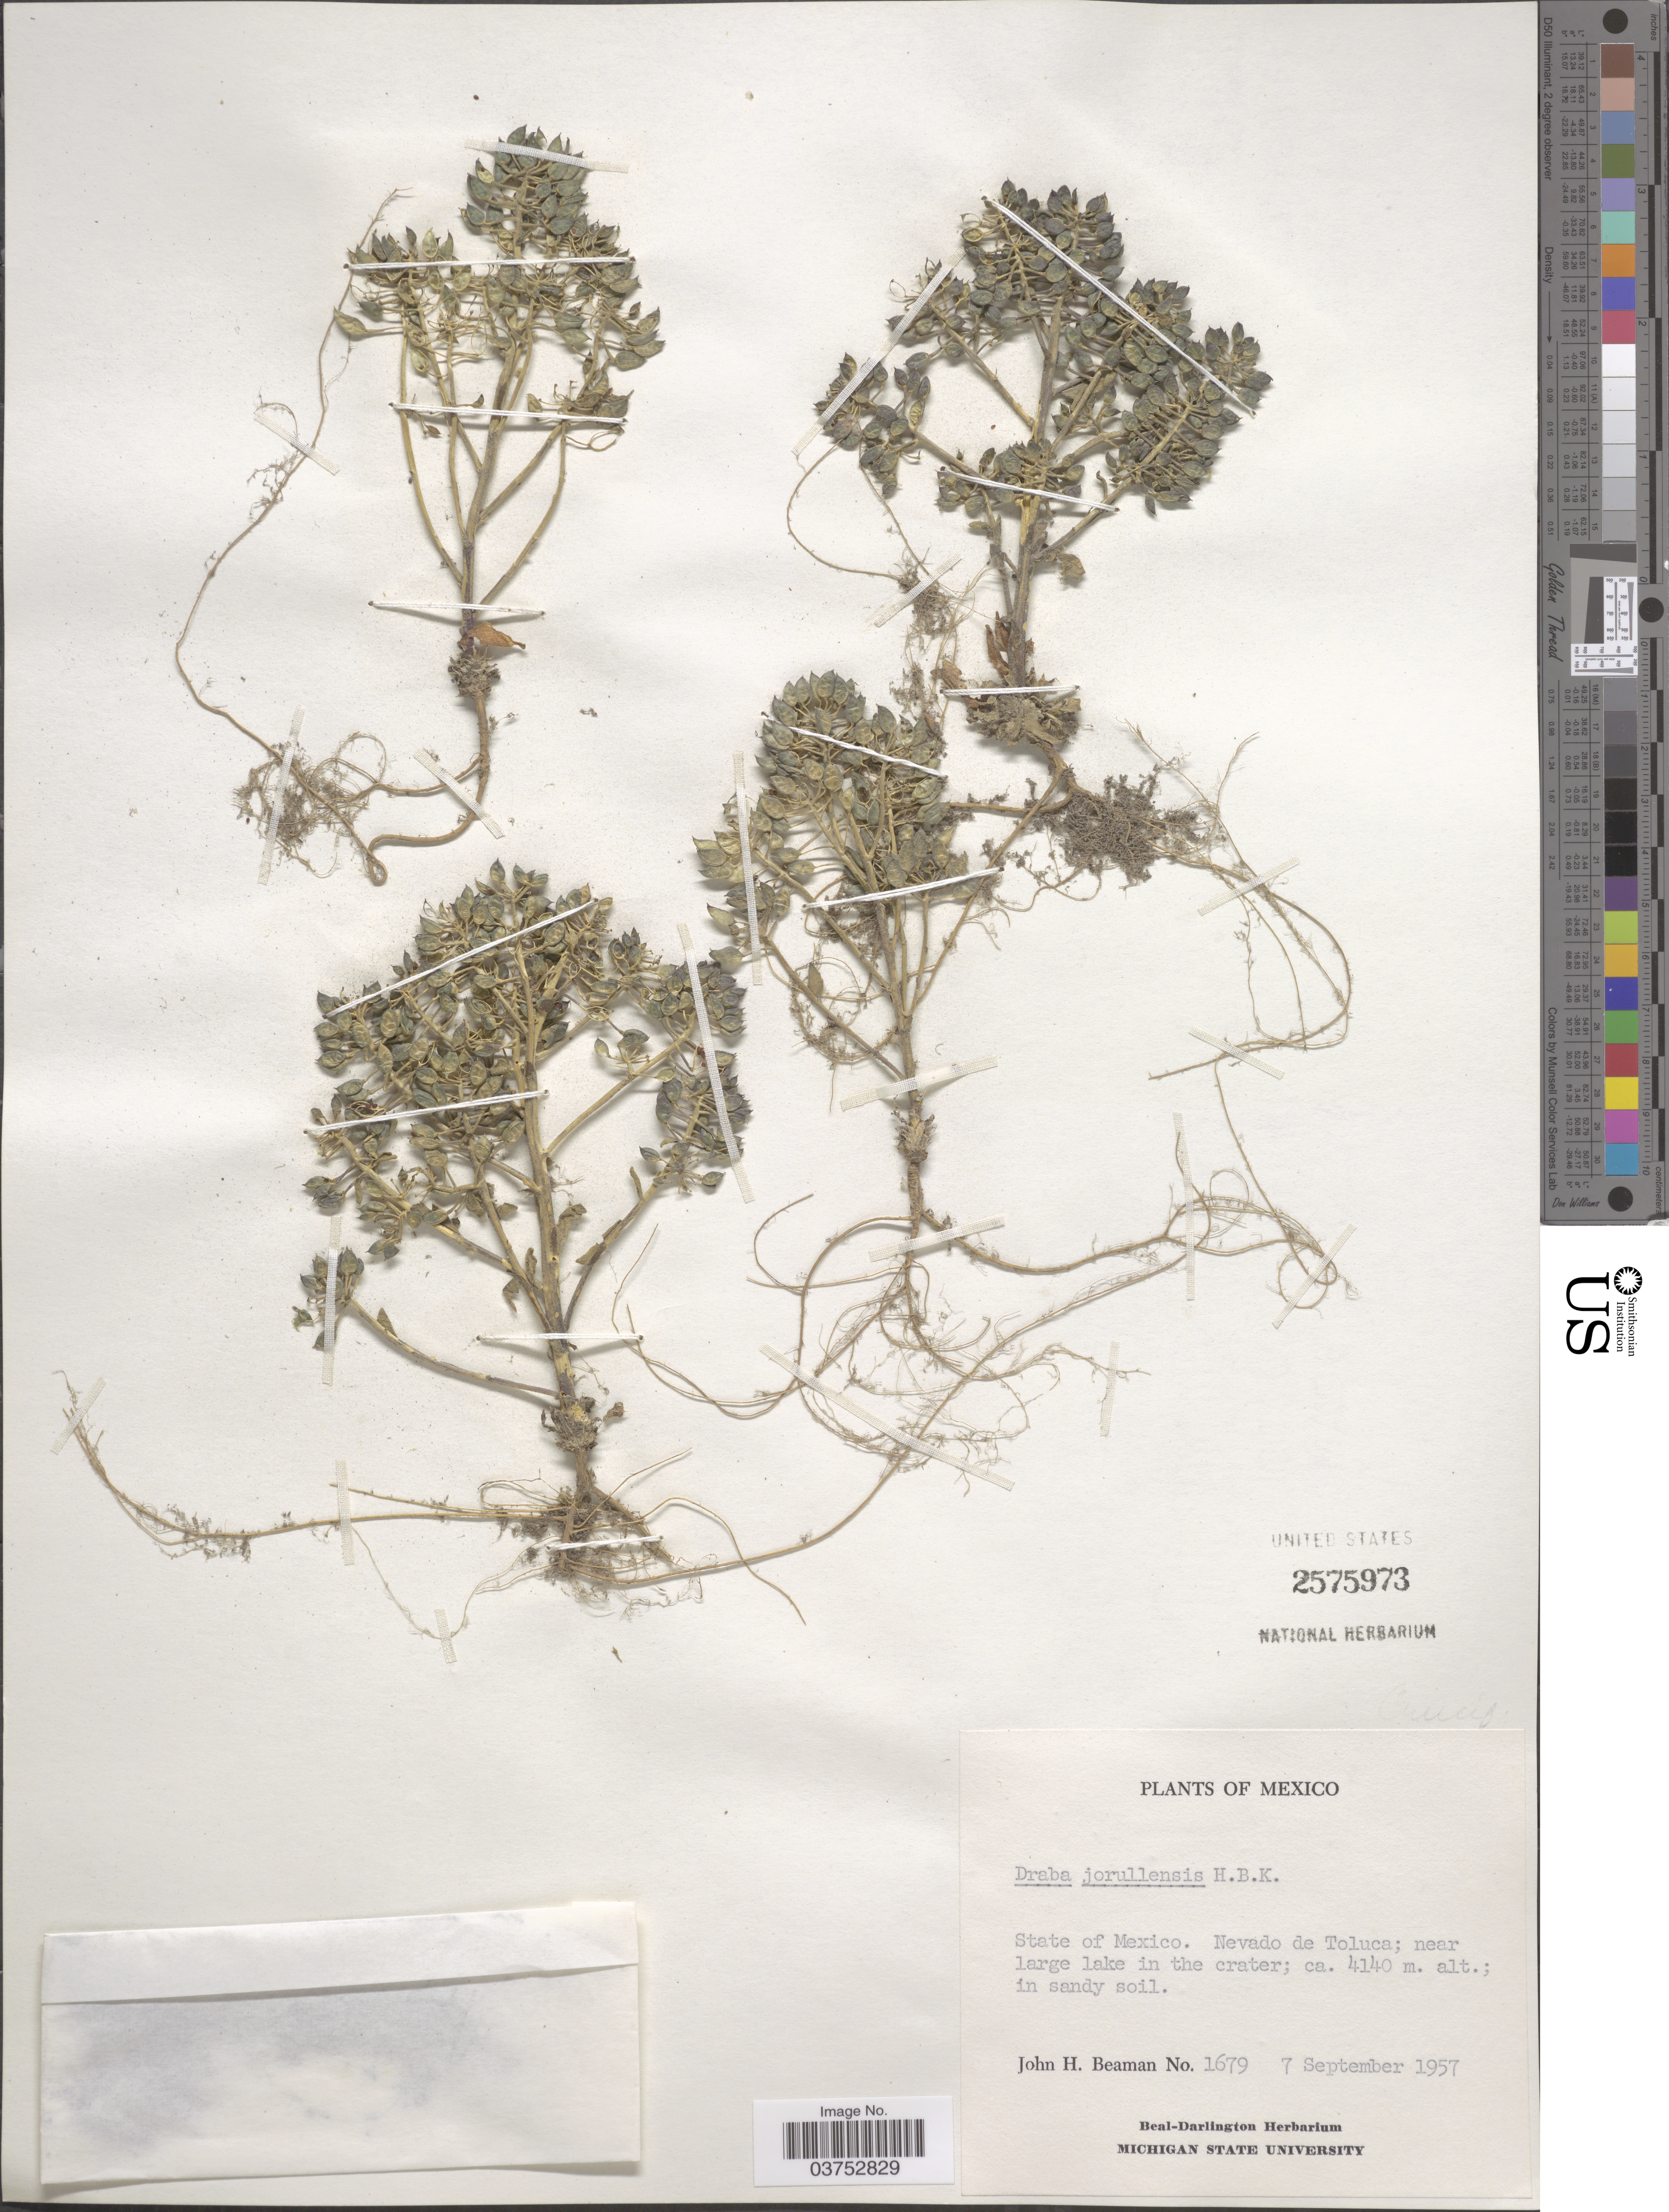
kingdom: Plantae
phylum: Tracheophyta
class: Magnoliopsida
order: Brassicales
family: Brassicaceae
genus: Draba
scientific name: Draba jorullensis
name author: Kunth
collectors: J. H. Beaman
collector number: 1679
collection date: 1957-09-07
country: Mexico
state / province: México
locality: Nevado de Toluca; near large lake in the crater.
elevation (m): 4140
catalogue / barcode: US 2575973